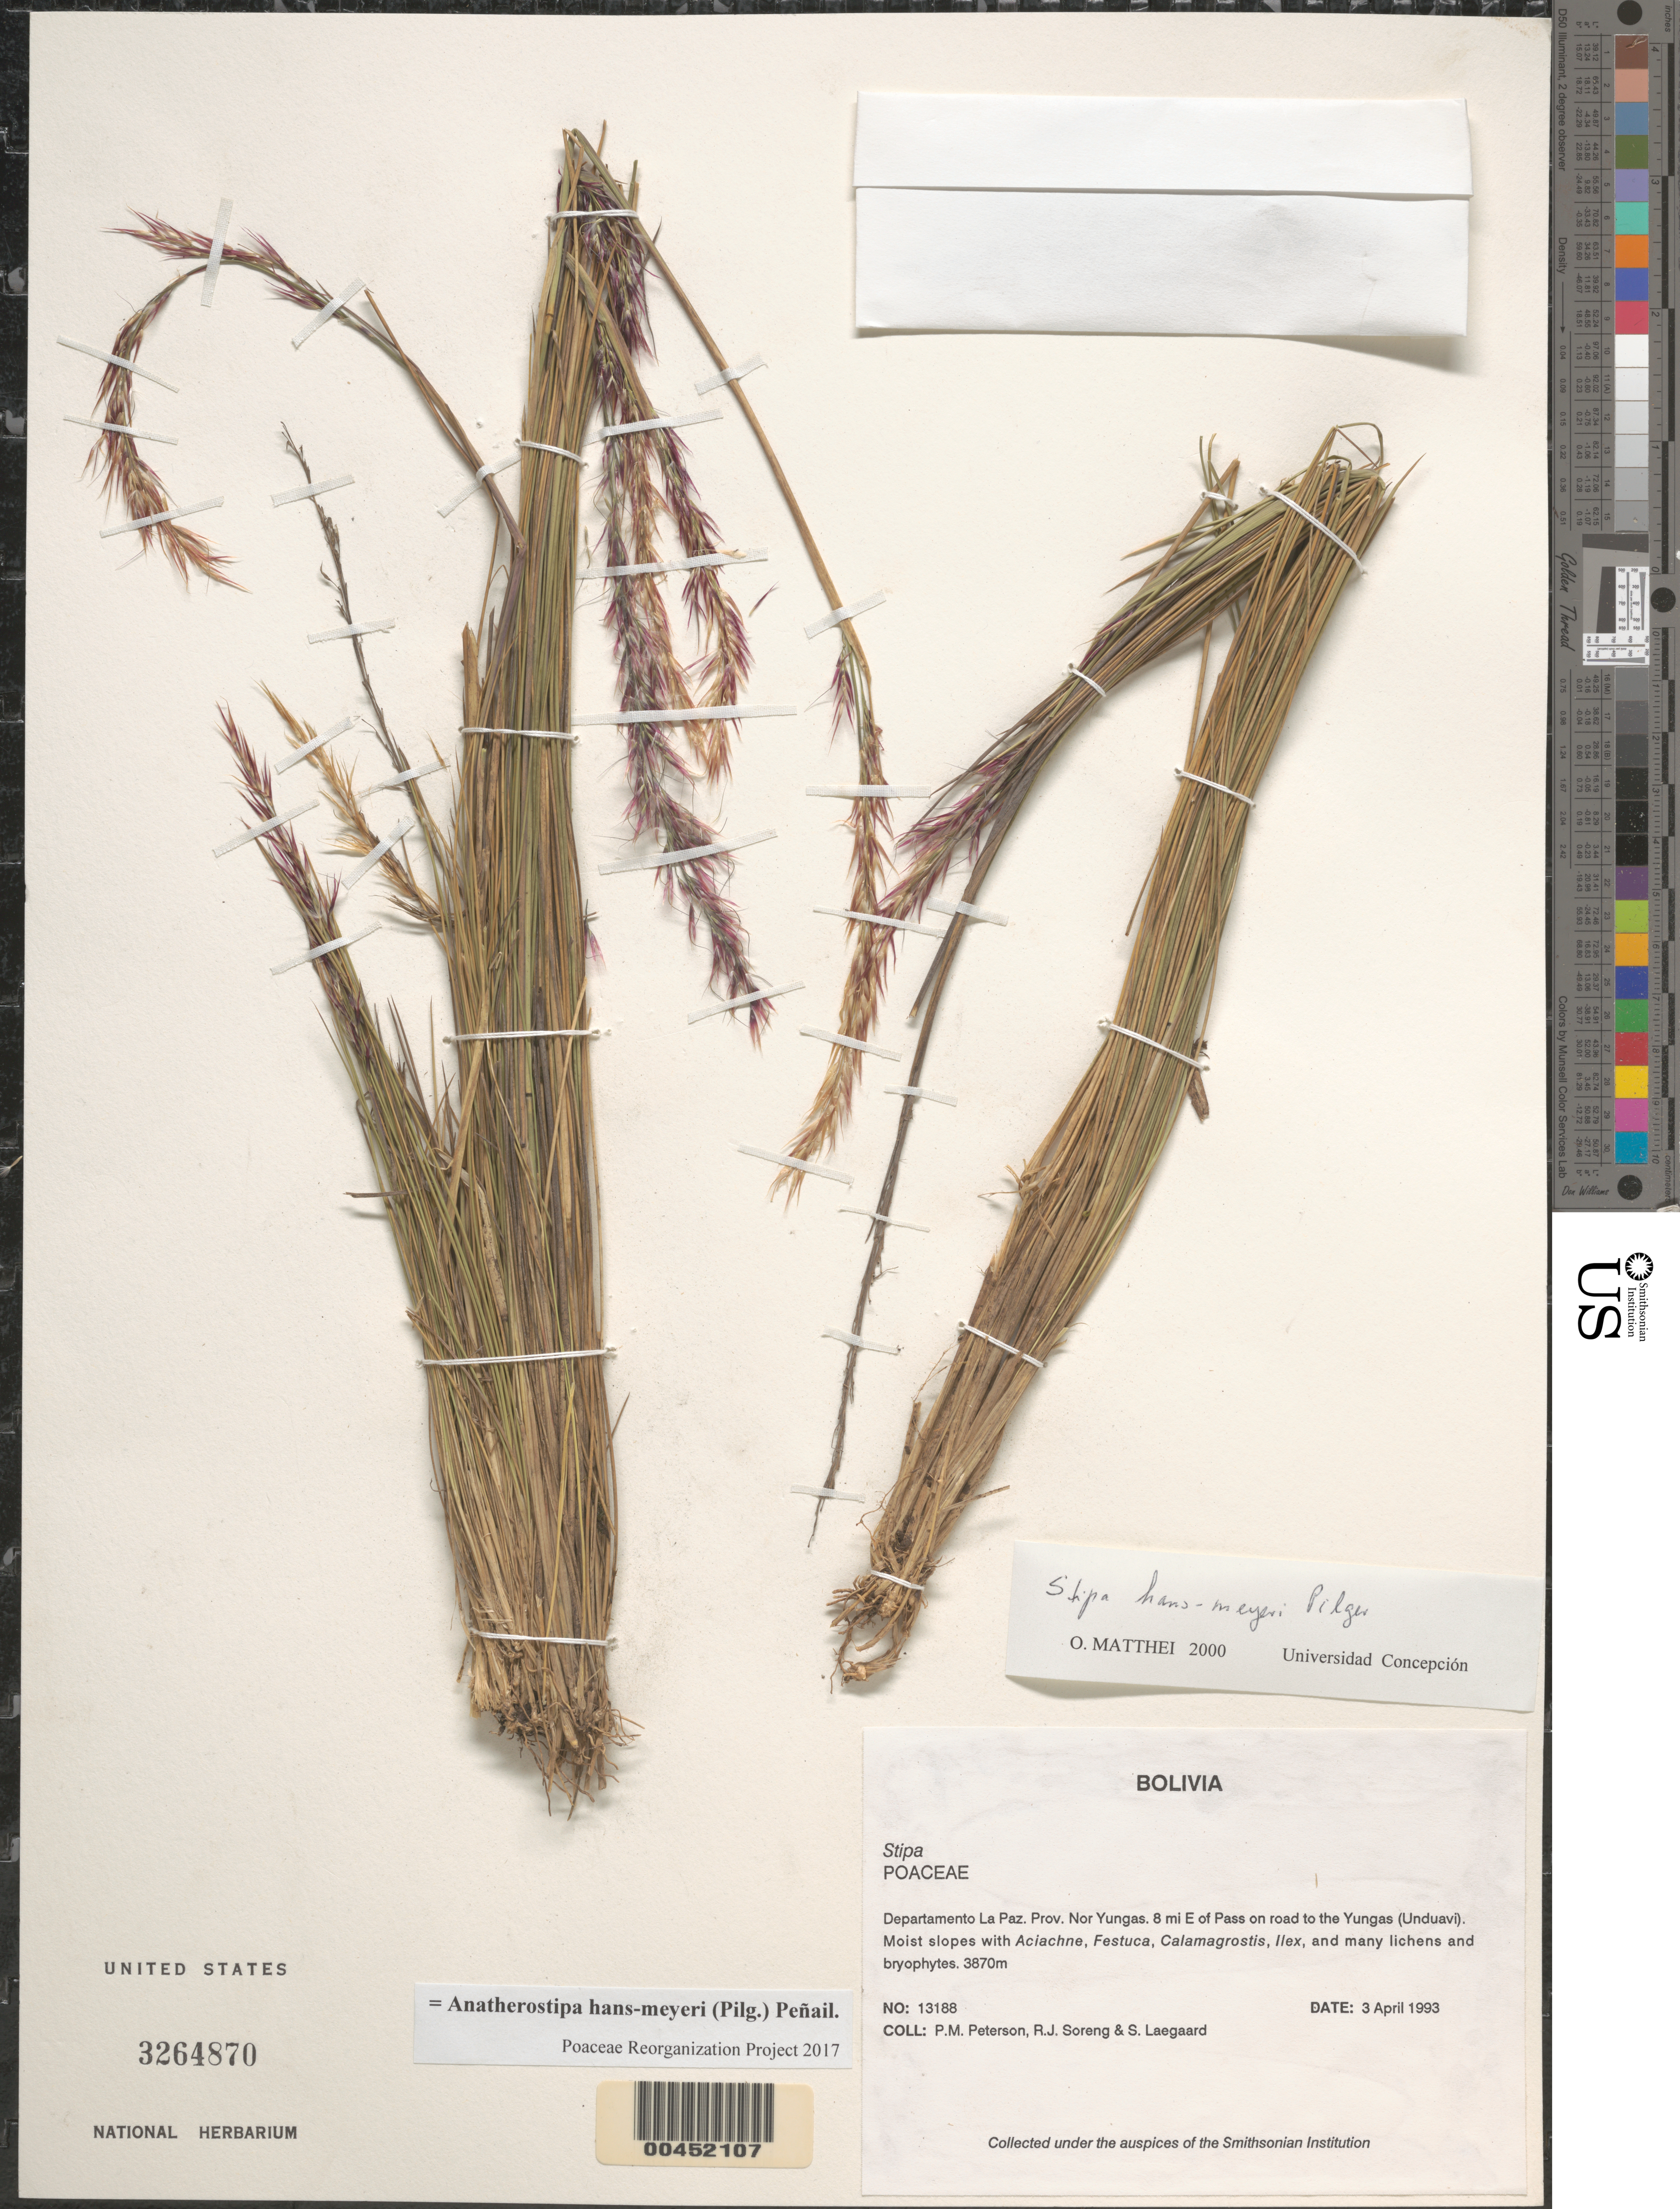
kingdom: Plantae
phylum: Tracheophyta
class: Liliopsida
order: Poales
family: Poaceae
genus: Anatherostipa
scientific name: Anatherostipa hans-meyeri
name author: (Pilg.) Peñailillo B.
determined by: Poaceae Reorganization Project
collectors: P. M. Peterson, R. J. Soreng & S. Lægaard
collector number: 13188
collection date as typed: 03 Apr 1993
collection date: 1993-04-03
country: Bolivia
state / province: La Paz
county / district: Nor Yungas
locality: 8 mi E of Pass on road to the Yungas (Unduavi).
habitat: Moist slopes with Aciachne, Festuca, Calamagrostis, Ilex, and many lichens and bryophytes.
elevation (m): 3870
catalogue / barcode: US 3264870